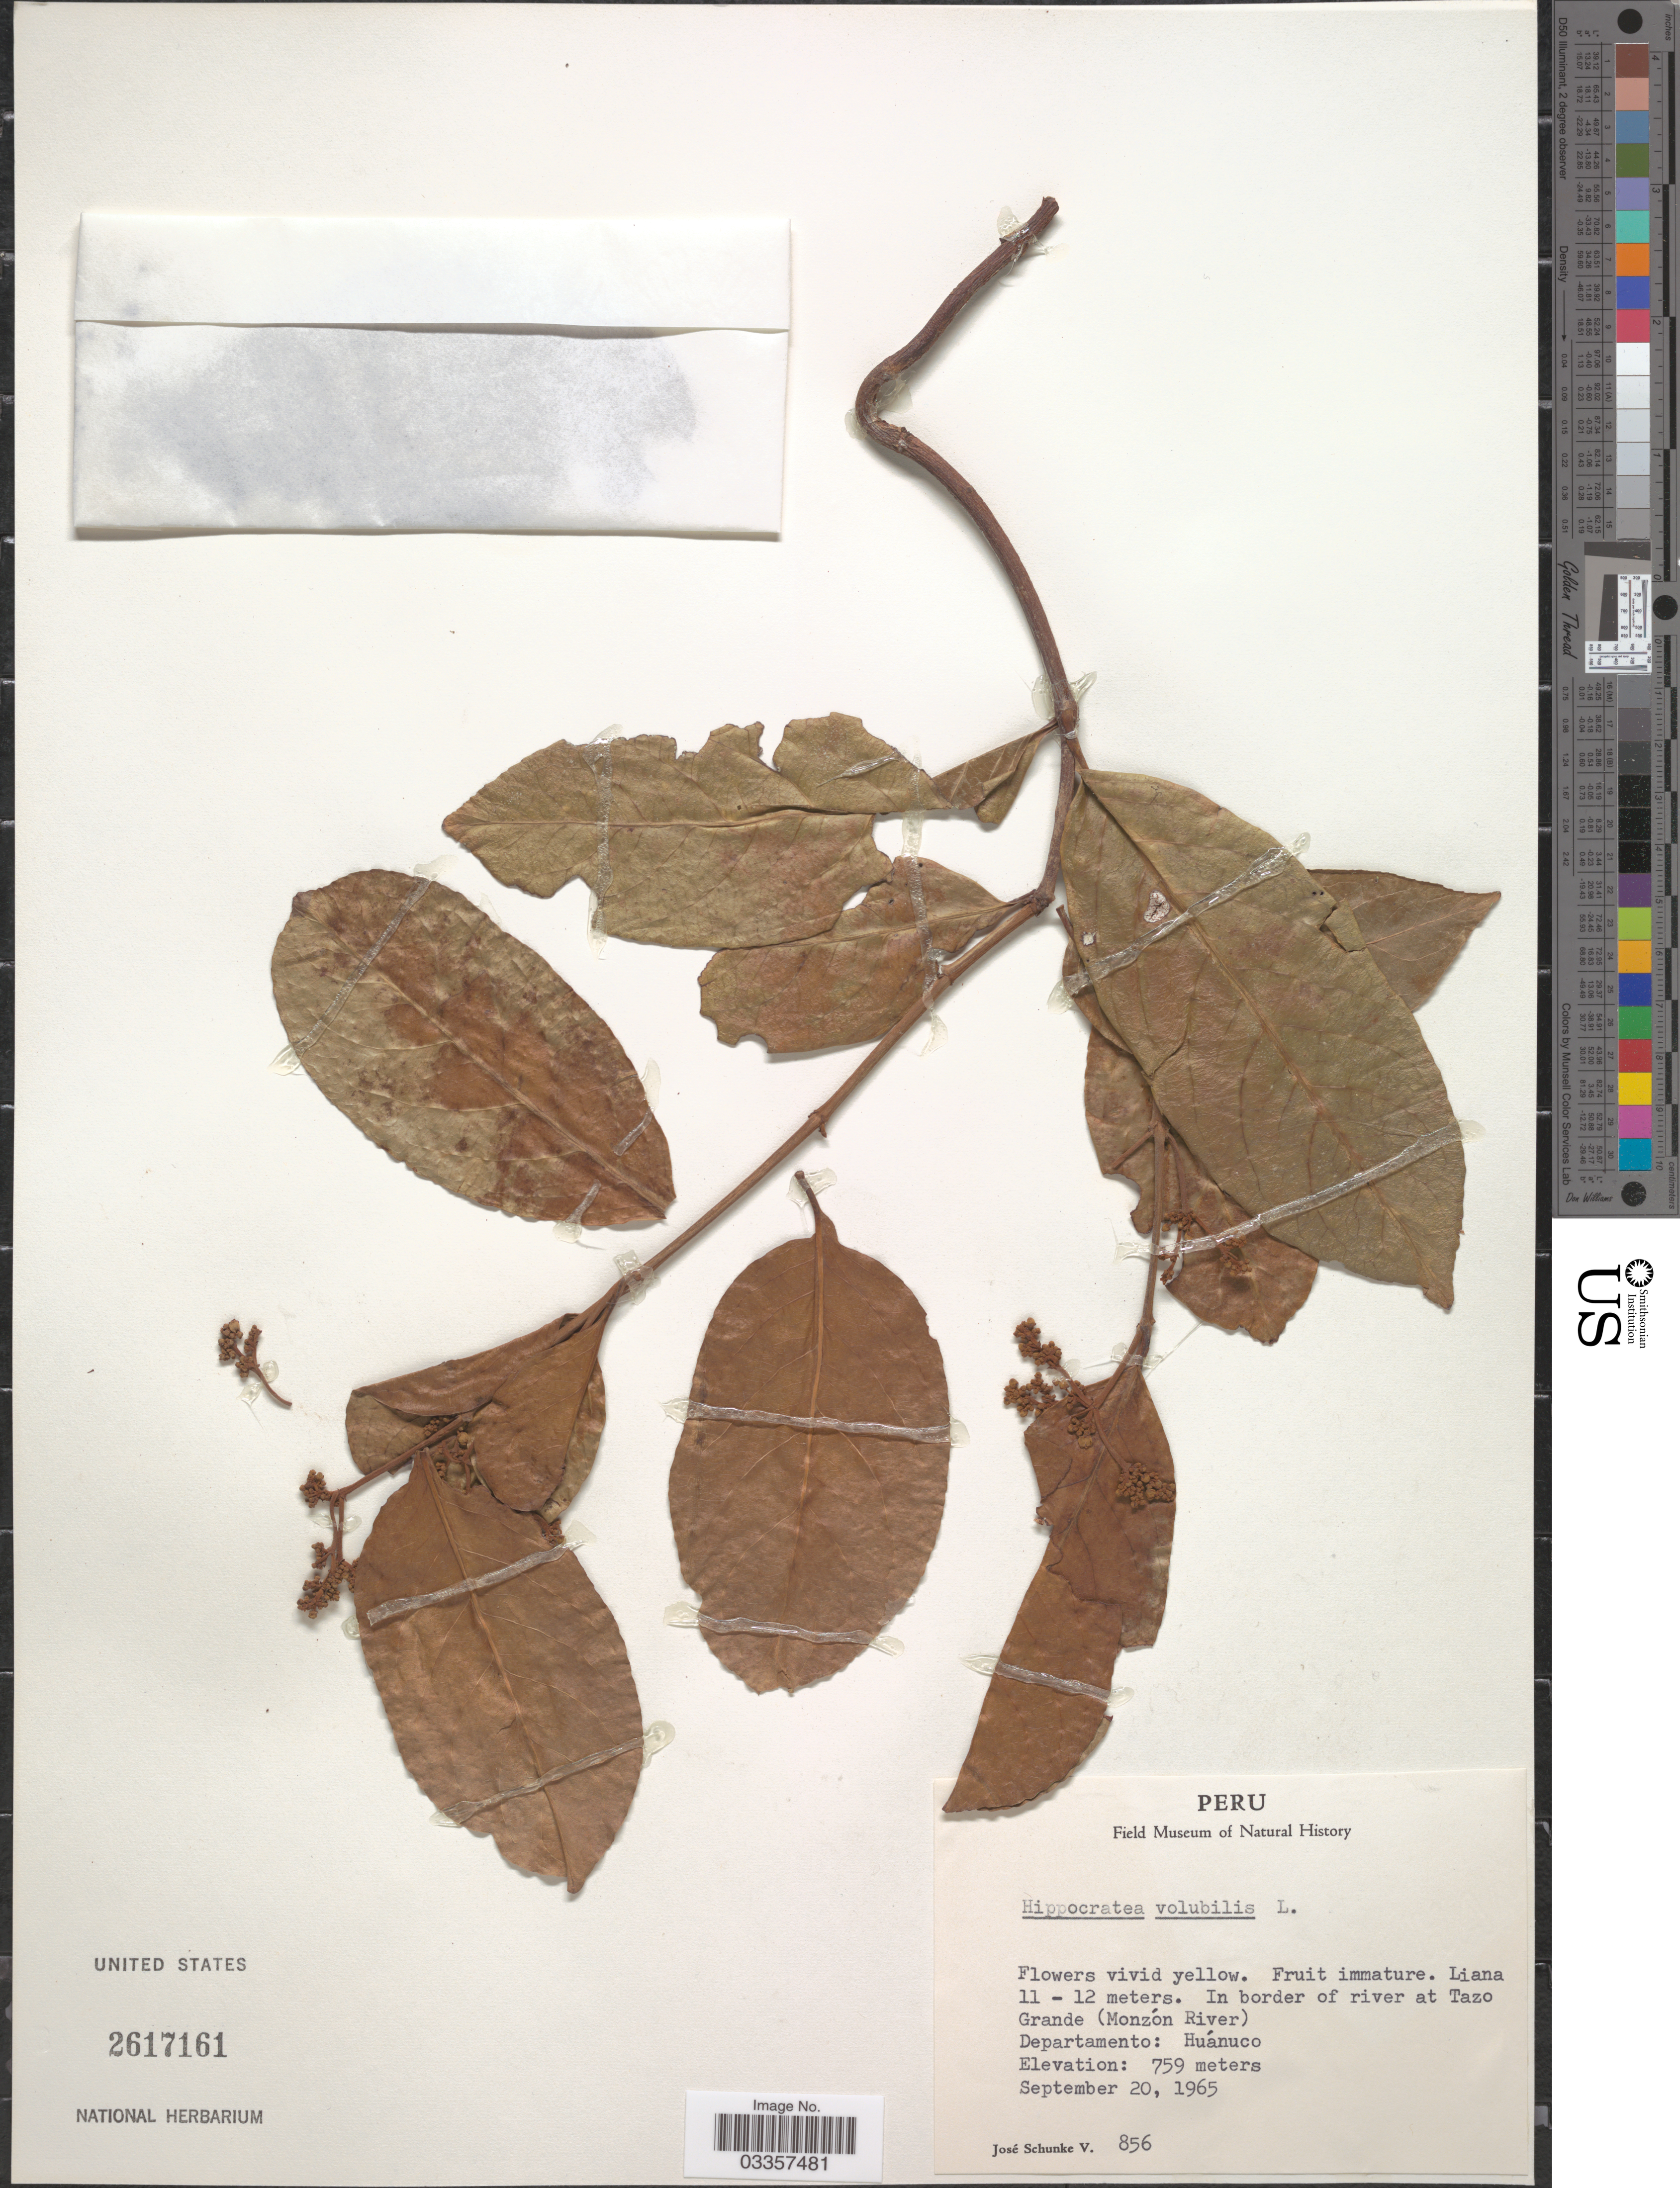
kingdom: Plantae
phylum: Tracheophyta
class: Magnoliopsida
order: Celastrales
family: Celastraceae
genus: Hippocratea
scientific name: Hippocratea volubilis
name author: L.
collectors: J. Schunke Vigo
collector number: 856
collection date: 1965-09-20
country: Peru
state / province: Huánuco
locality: In border of river at Tazo Grande (Monzón River). Departamento: Huánuco.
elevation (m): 759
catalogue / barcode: US 2617161